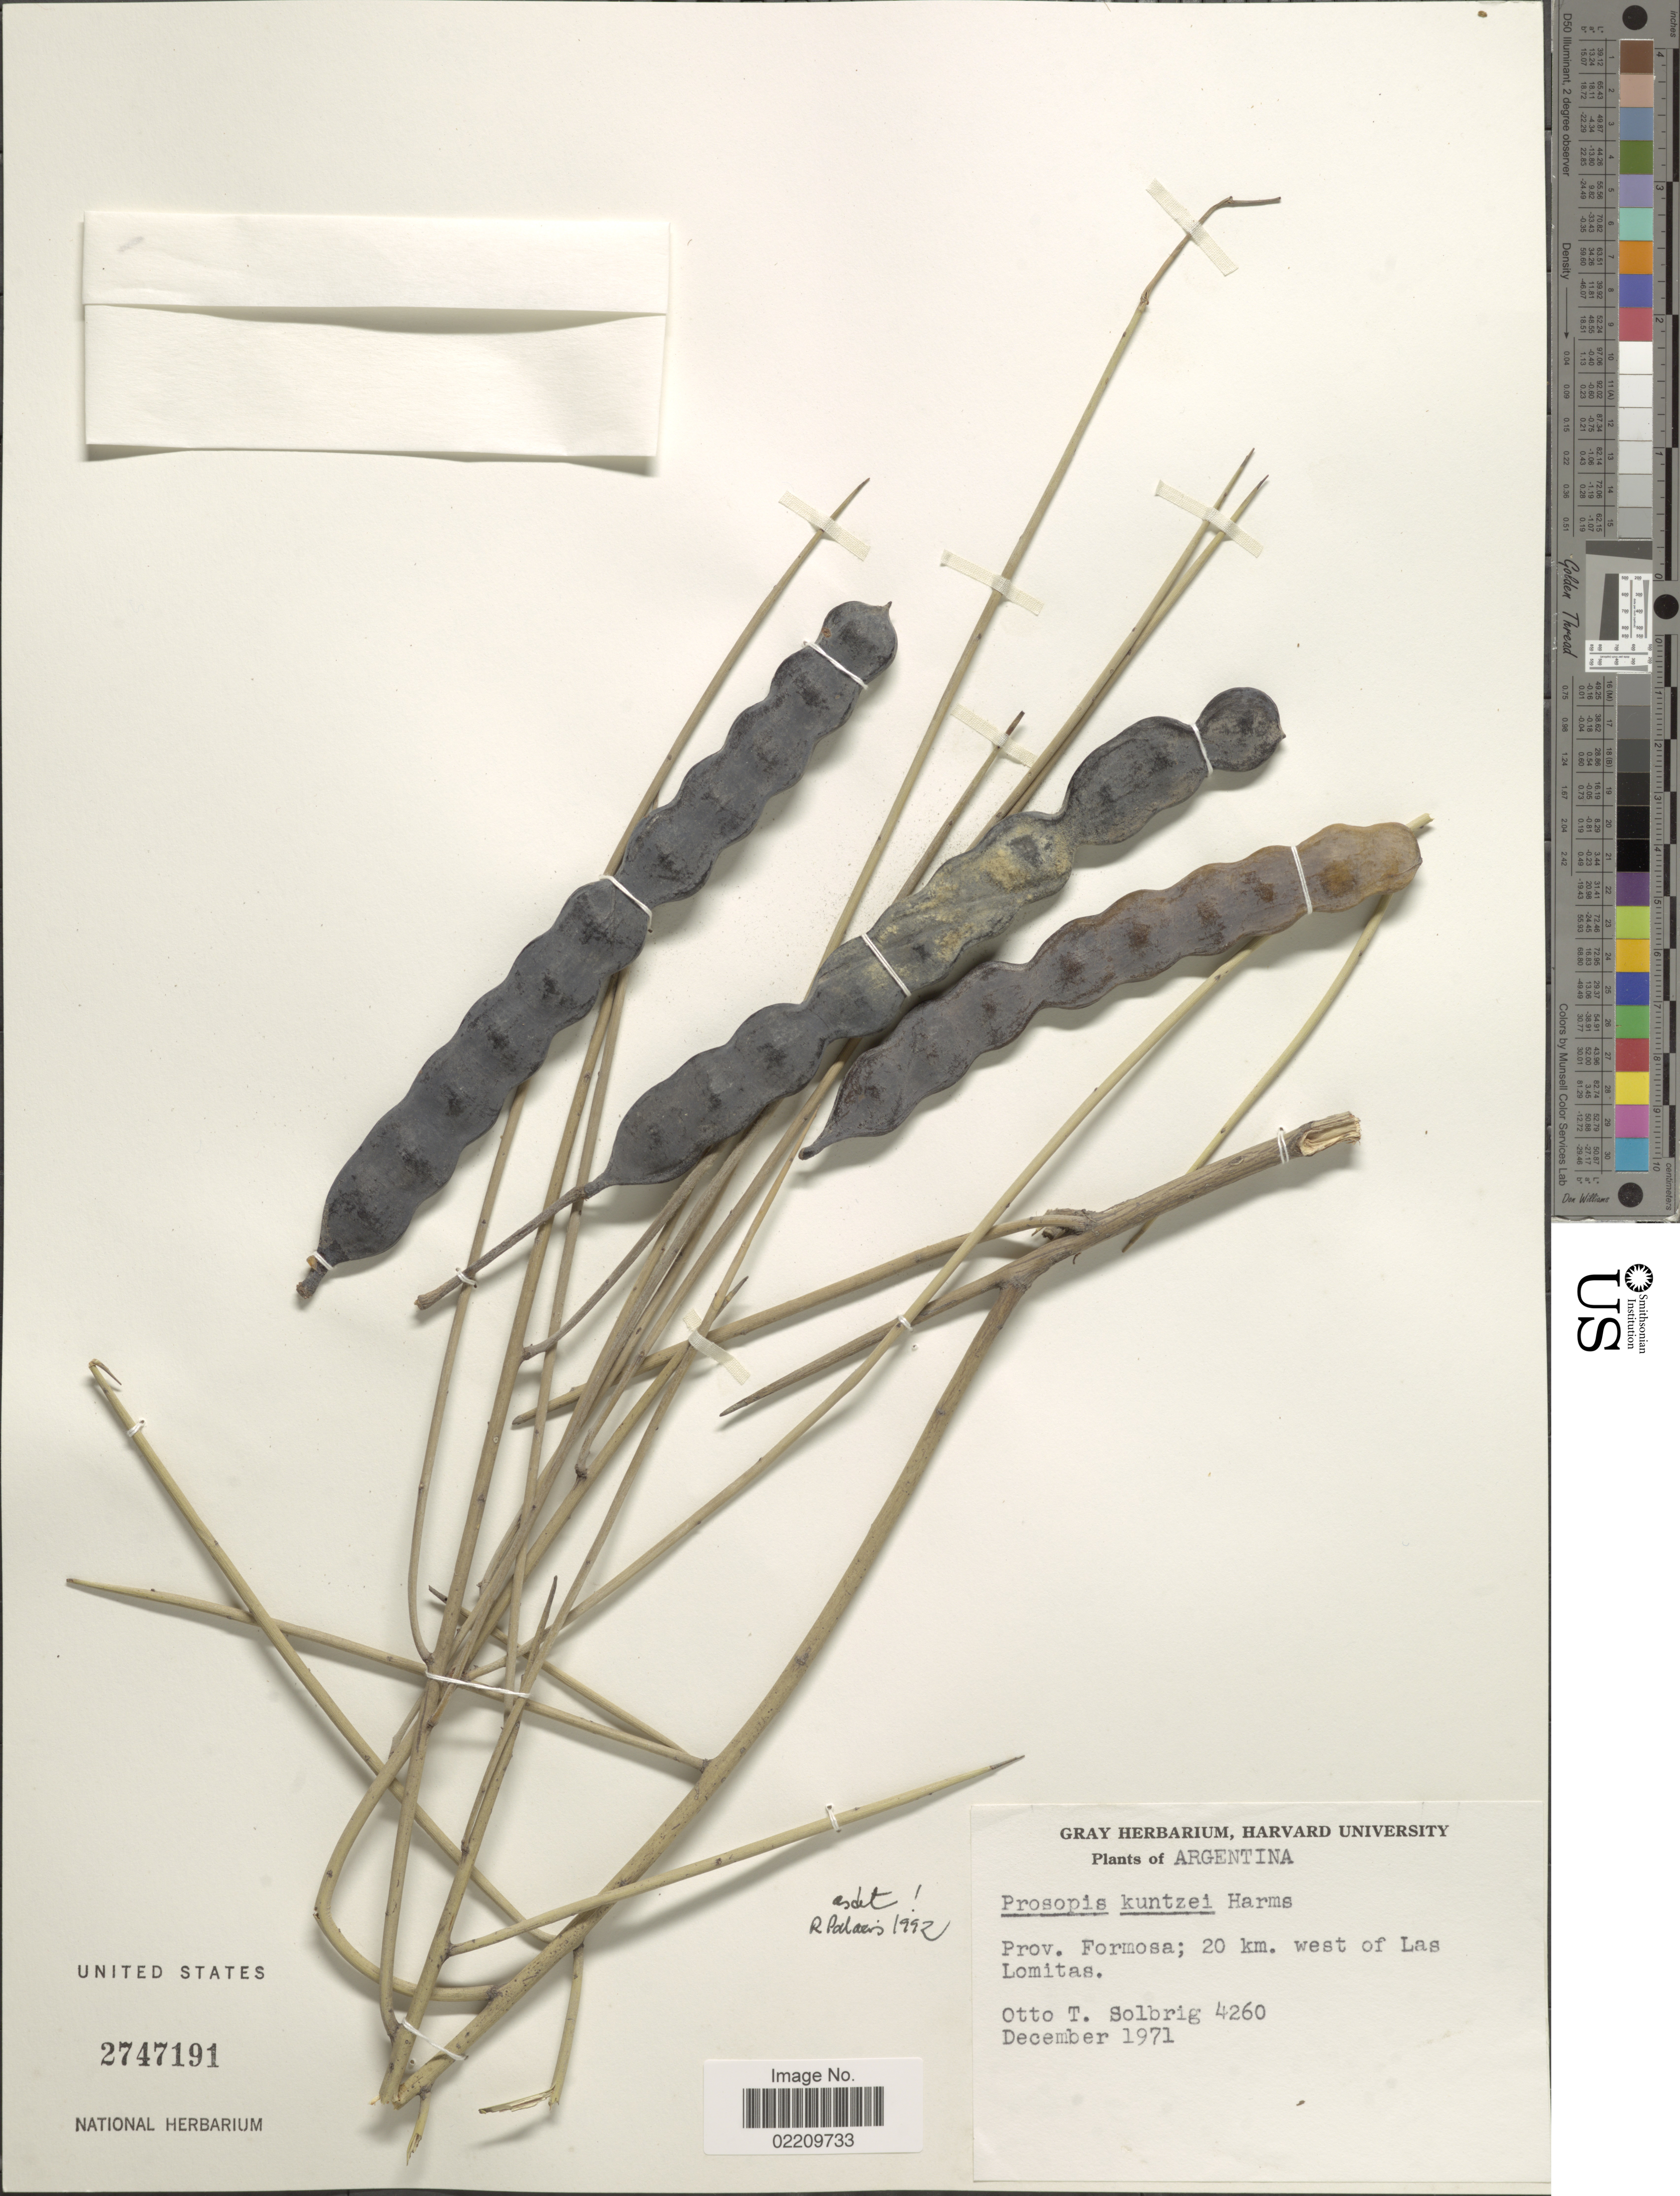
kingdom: Plantae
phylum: Tracheophyta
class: Magnoliopsida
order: Fabales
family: Fabaceae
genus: Neltuma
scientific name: Neltuma kuntzei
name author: (Harms ex Kuntze) C. E. Hughes & G.P. Lewis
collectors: O. T. Solbrig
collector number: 4260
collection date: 1971-12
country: Argentina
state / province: Formosa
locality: Prov. Formosa; 20 km. west of Las Lomitas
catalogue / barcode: US 2747191